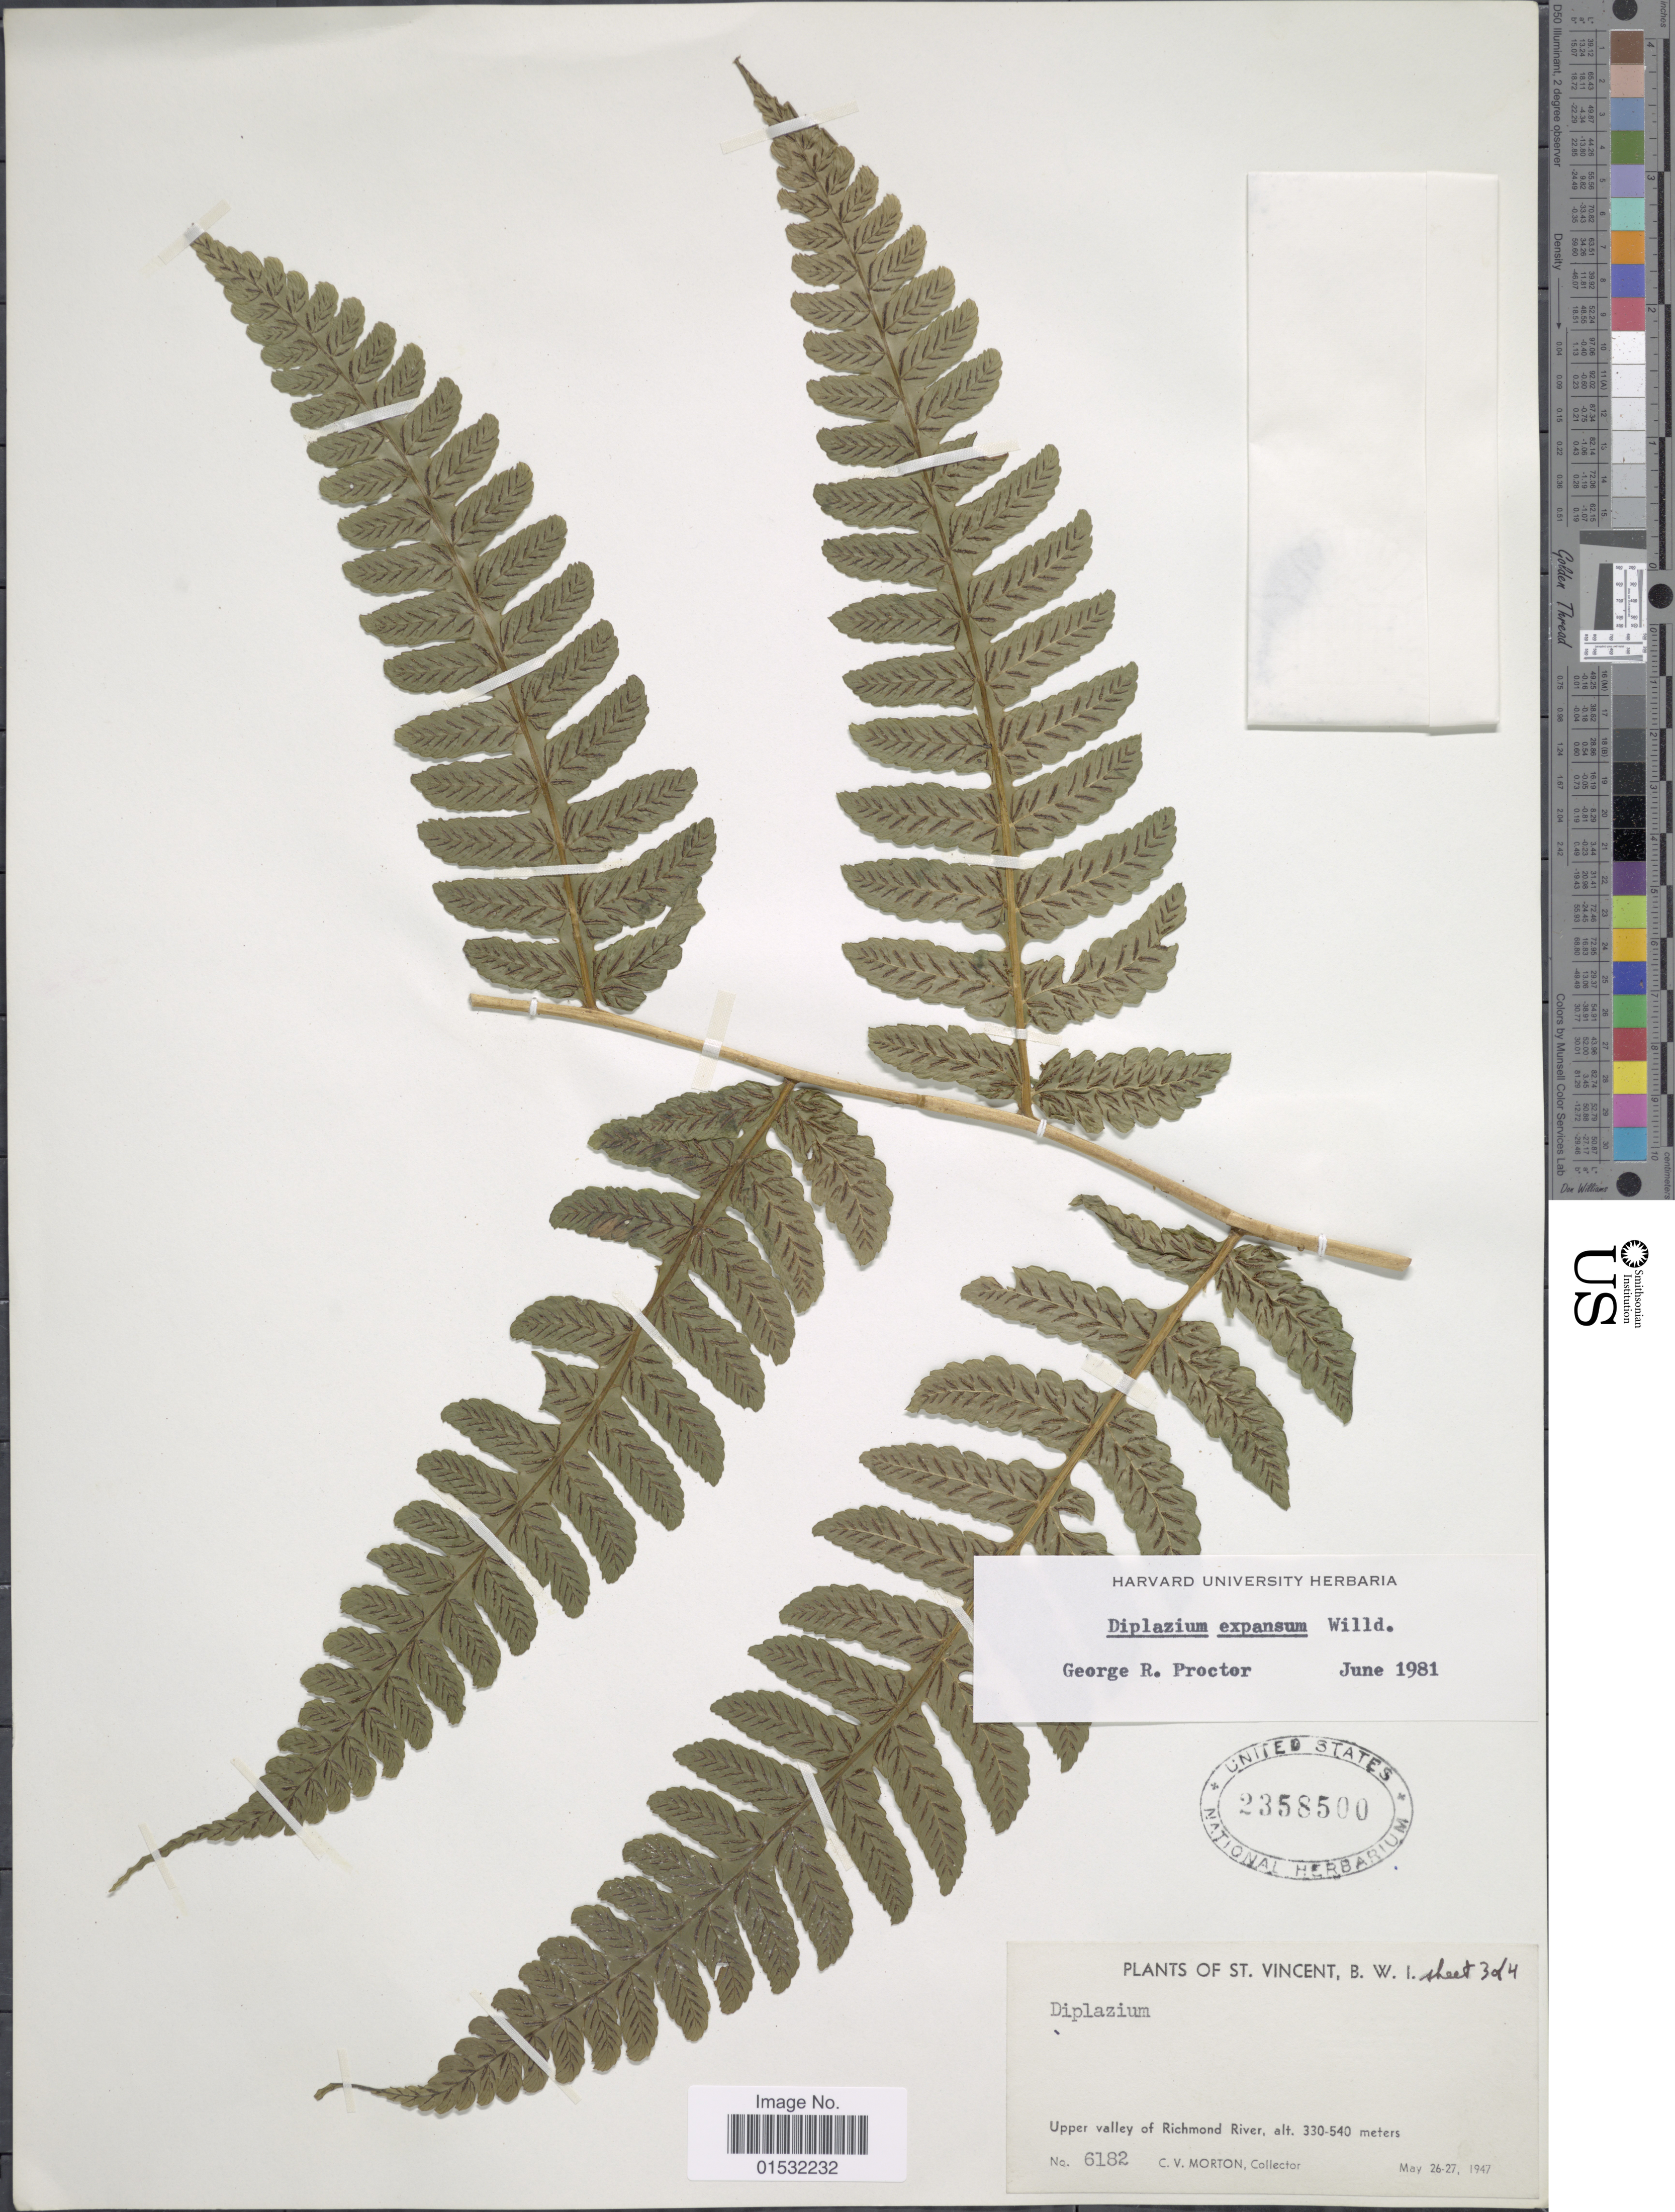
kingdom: Plantae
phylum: Tracheophyta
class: Polypodiopsida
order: Polypodiales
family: Athyriaceae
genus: Diplazium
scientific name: Diplazium expansum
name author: Willd.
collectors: C. V. Morton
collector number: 6182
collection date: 1947-05-26/1947-05-27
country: St. Vincent - Grenadines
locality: B. W. I. Upper valley of Richmond River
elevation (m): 330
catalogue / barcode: US 2358500